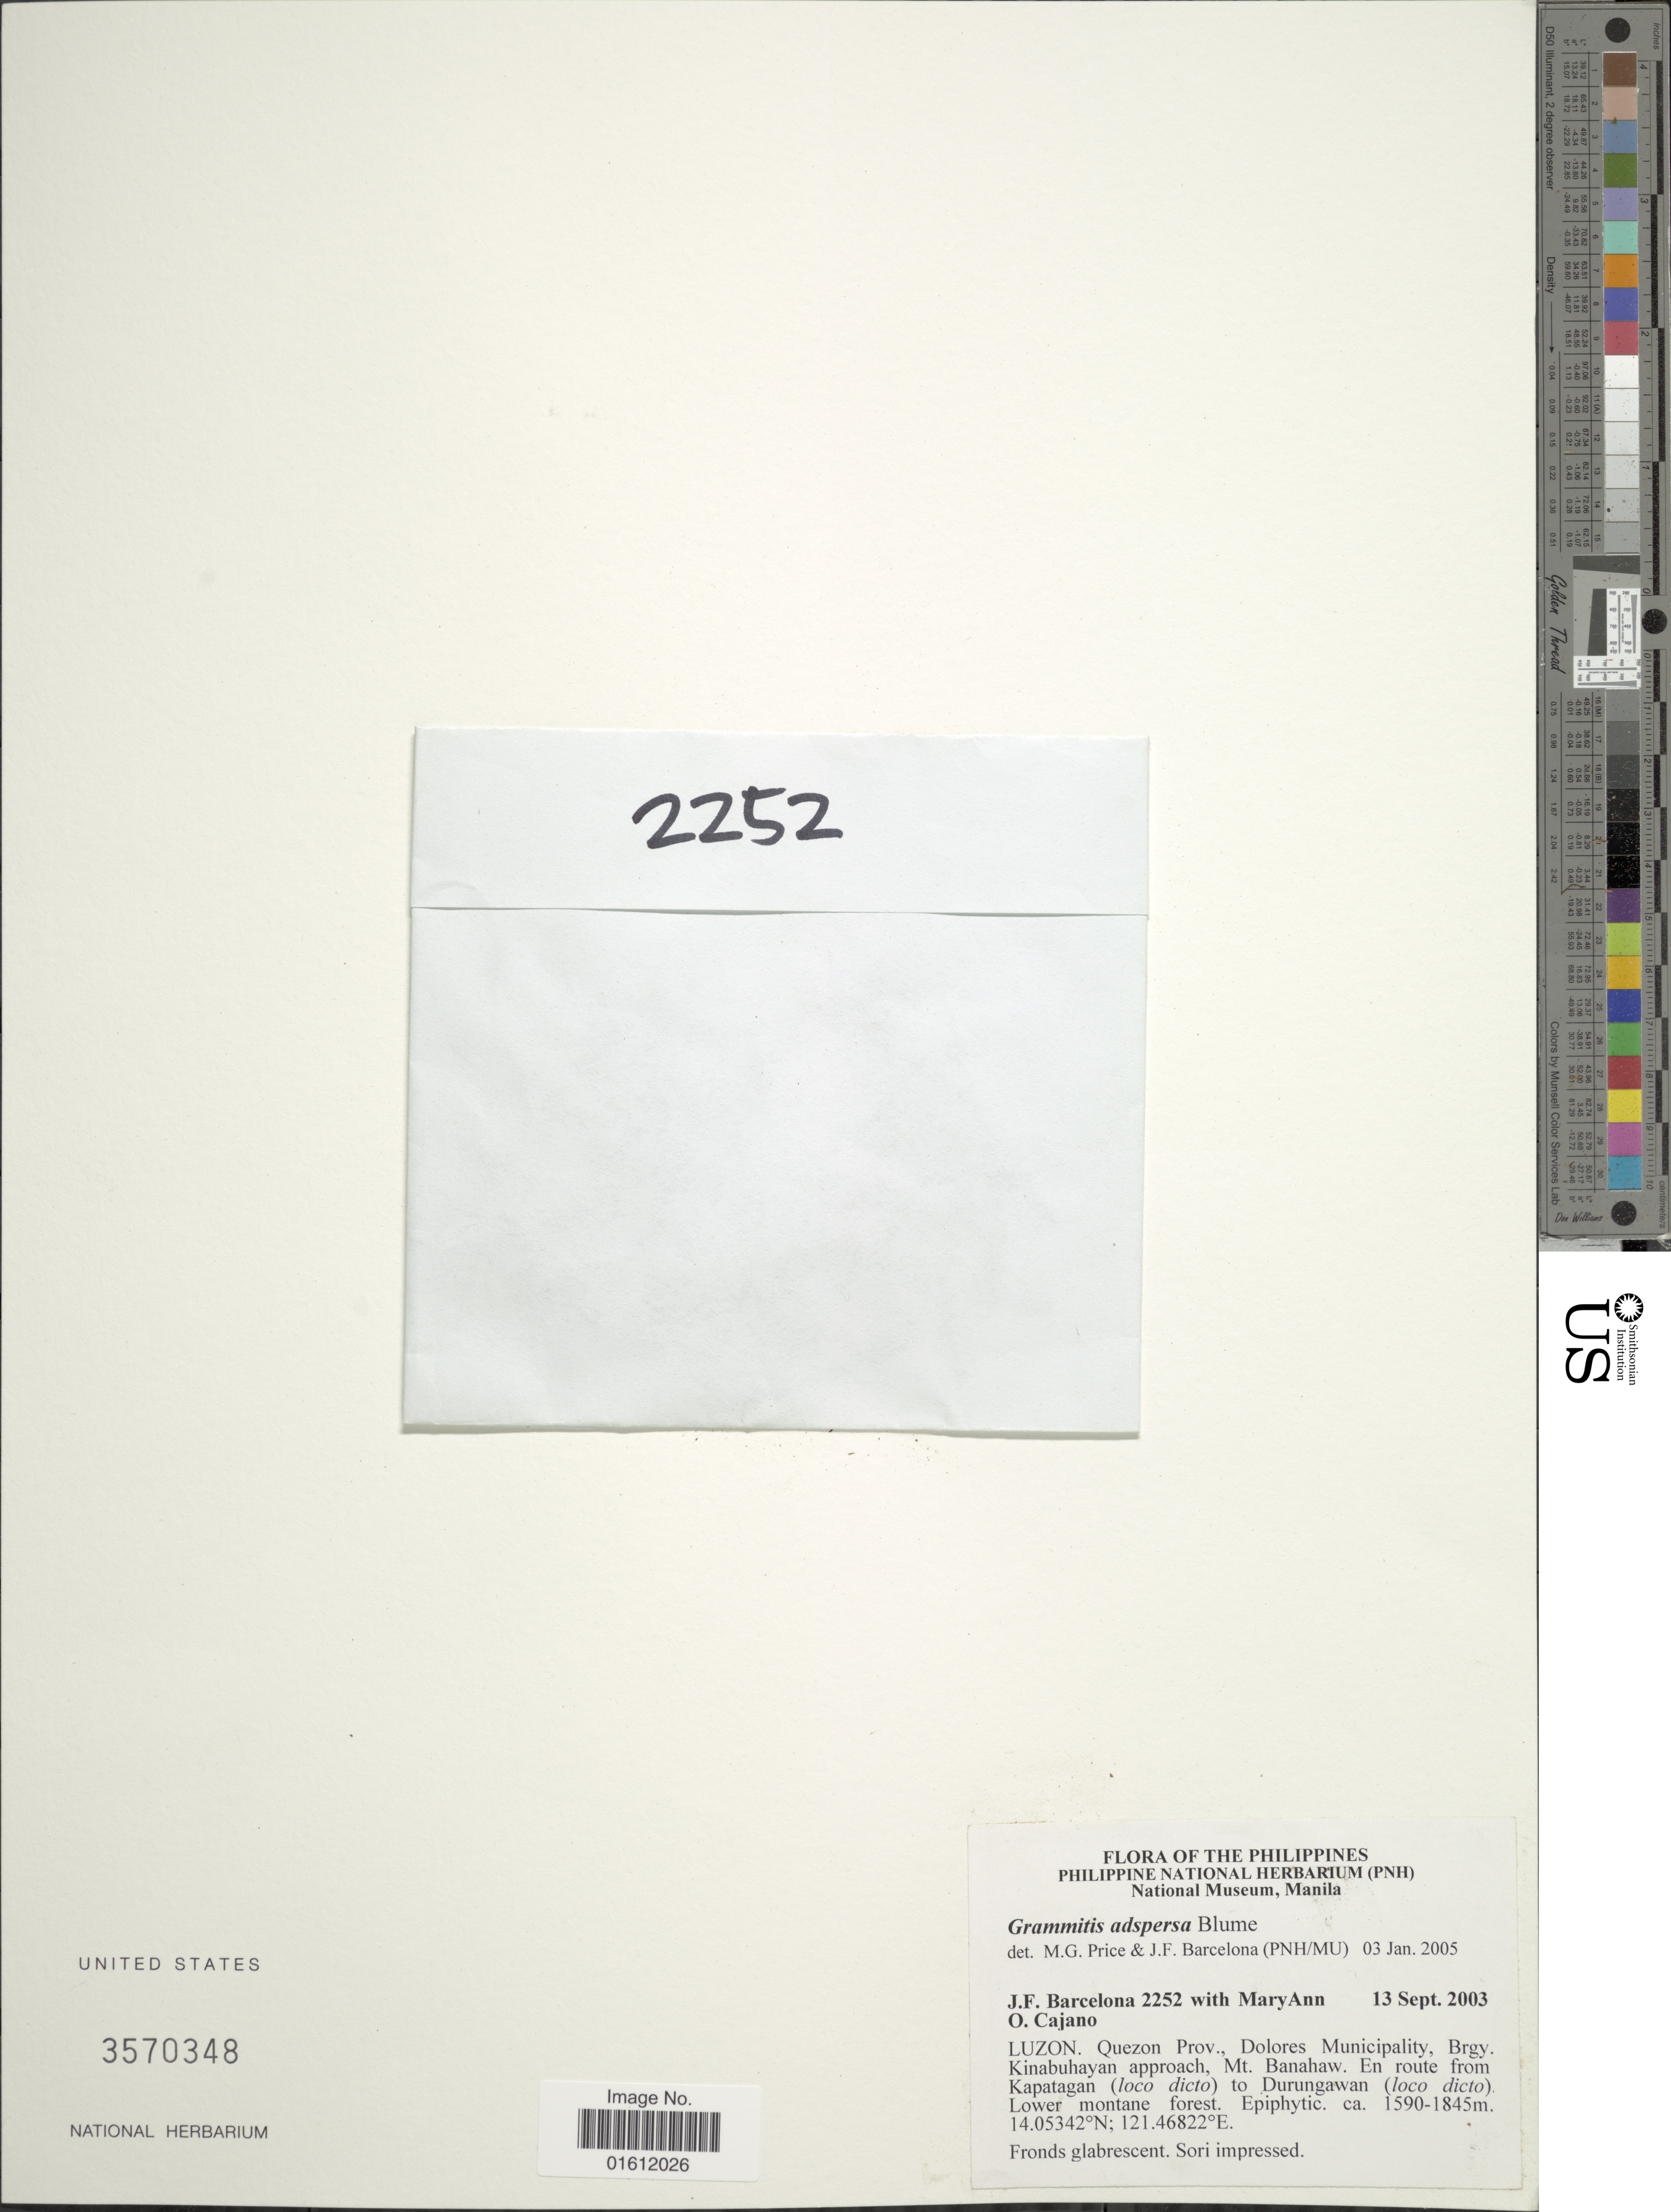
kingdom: Plantae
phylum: Tracheophyta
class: Polypodiopsida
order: Polypodiales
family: Polypodiaceae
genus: Oreogrammitis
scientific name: Oreogrammitis adspersa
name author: (Blume) Parris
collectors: J. F. Barcelona & M. Cajano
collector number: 2252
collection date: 2003-09-13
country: Philippines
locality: Luzon. Quezon Prov., Dolores Municipality, Brgy. Kinabuhayan approach, Mt Banahaw. En route from Kapatagan (loco dicto) to Durungawan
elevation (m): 1590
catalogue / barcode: US 3570348